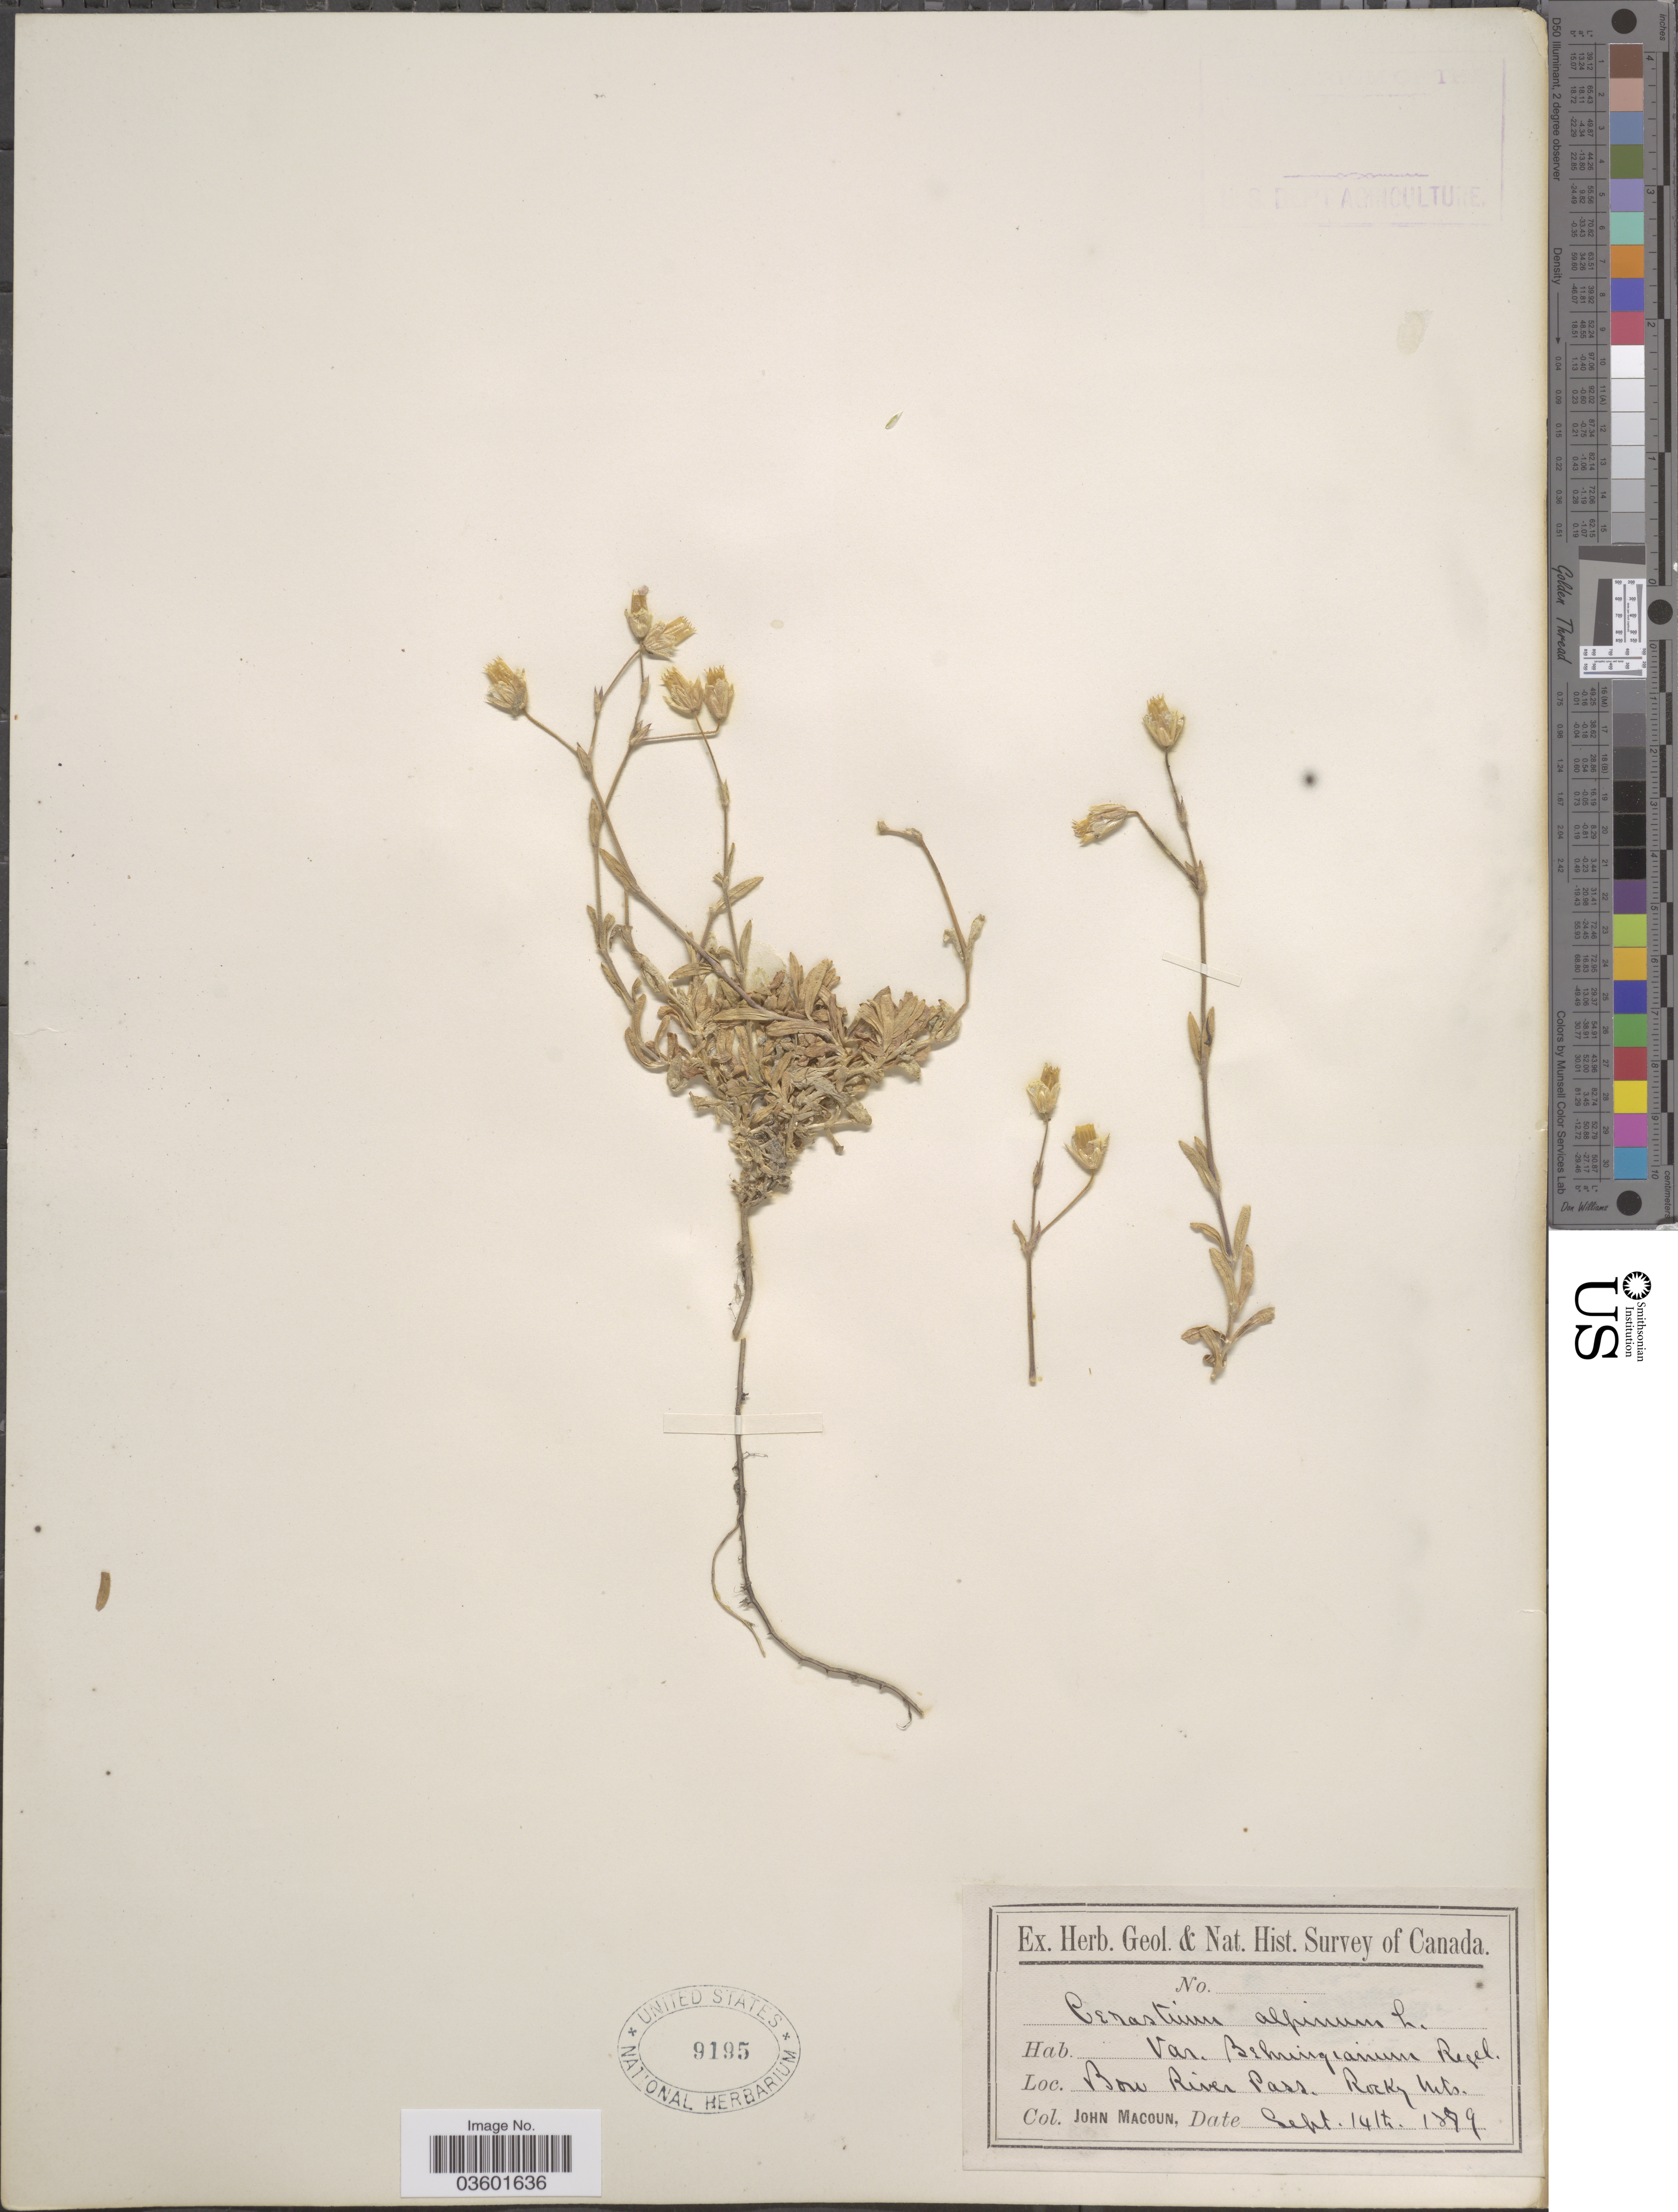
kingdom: Plantae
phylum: Tracheophyta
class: Magnoliopsida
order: Caryophyllales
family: Caryophyllaceae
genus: Cerastium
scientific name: Cerastium beeringianum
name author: Cham. & Schltdl.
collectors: J. Macoun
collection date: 1879-09-14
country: Canada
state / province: Alberta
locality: Bow River Pass, Rocky Mts.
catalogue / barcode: US 9195